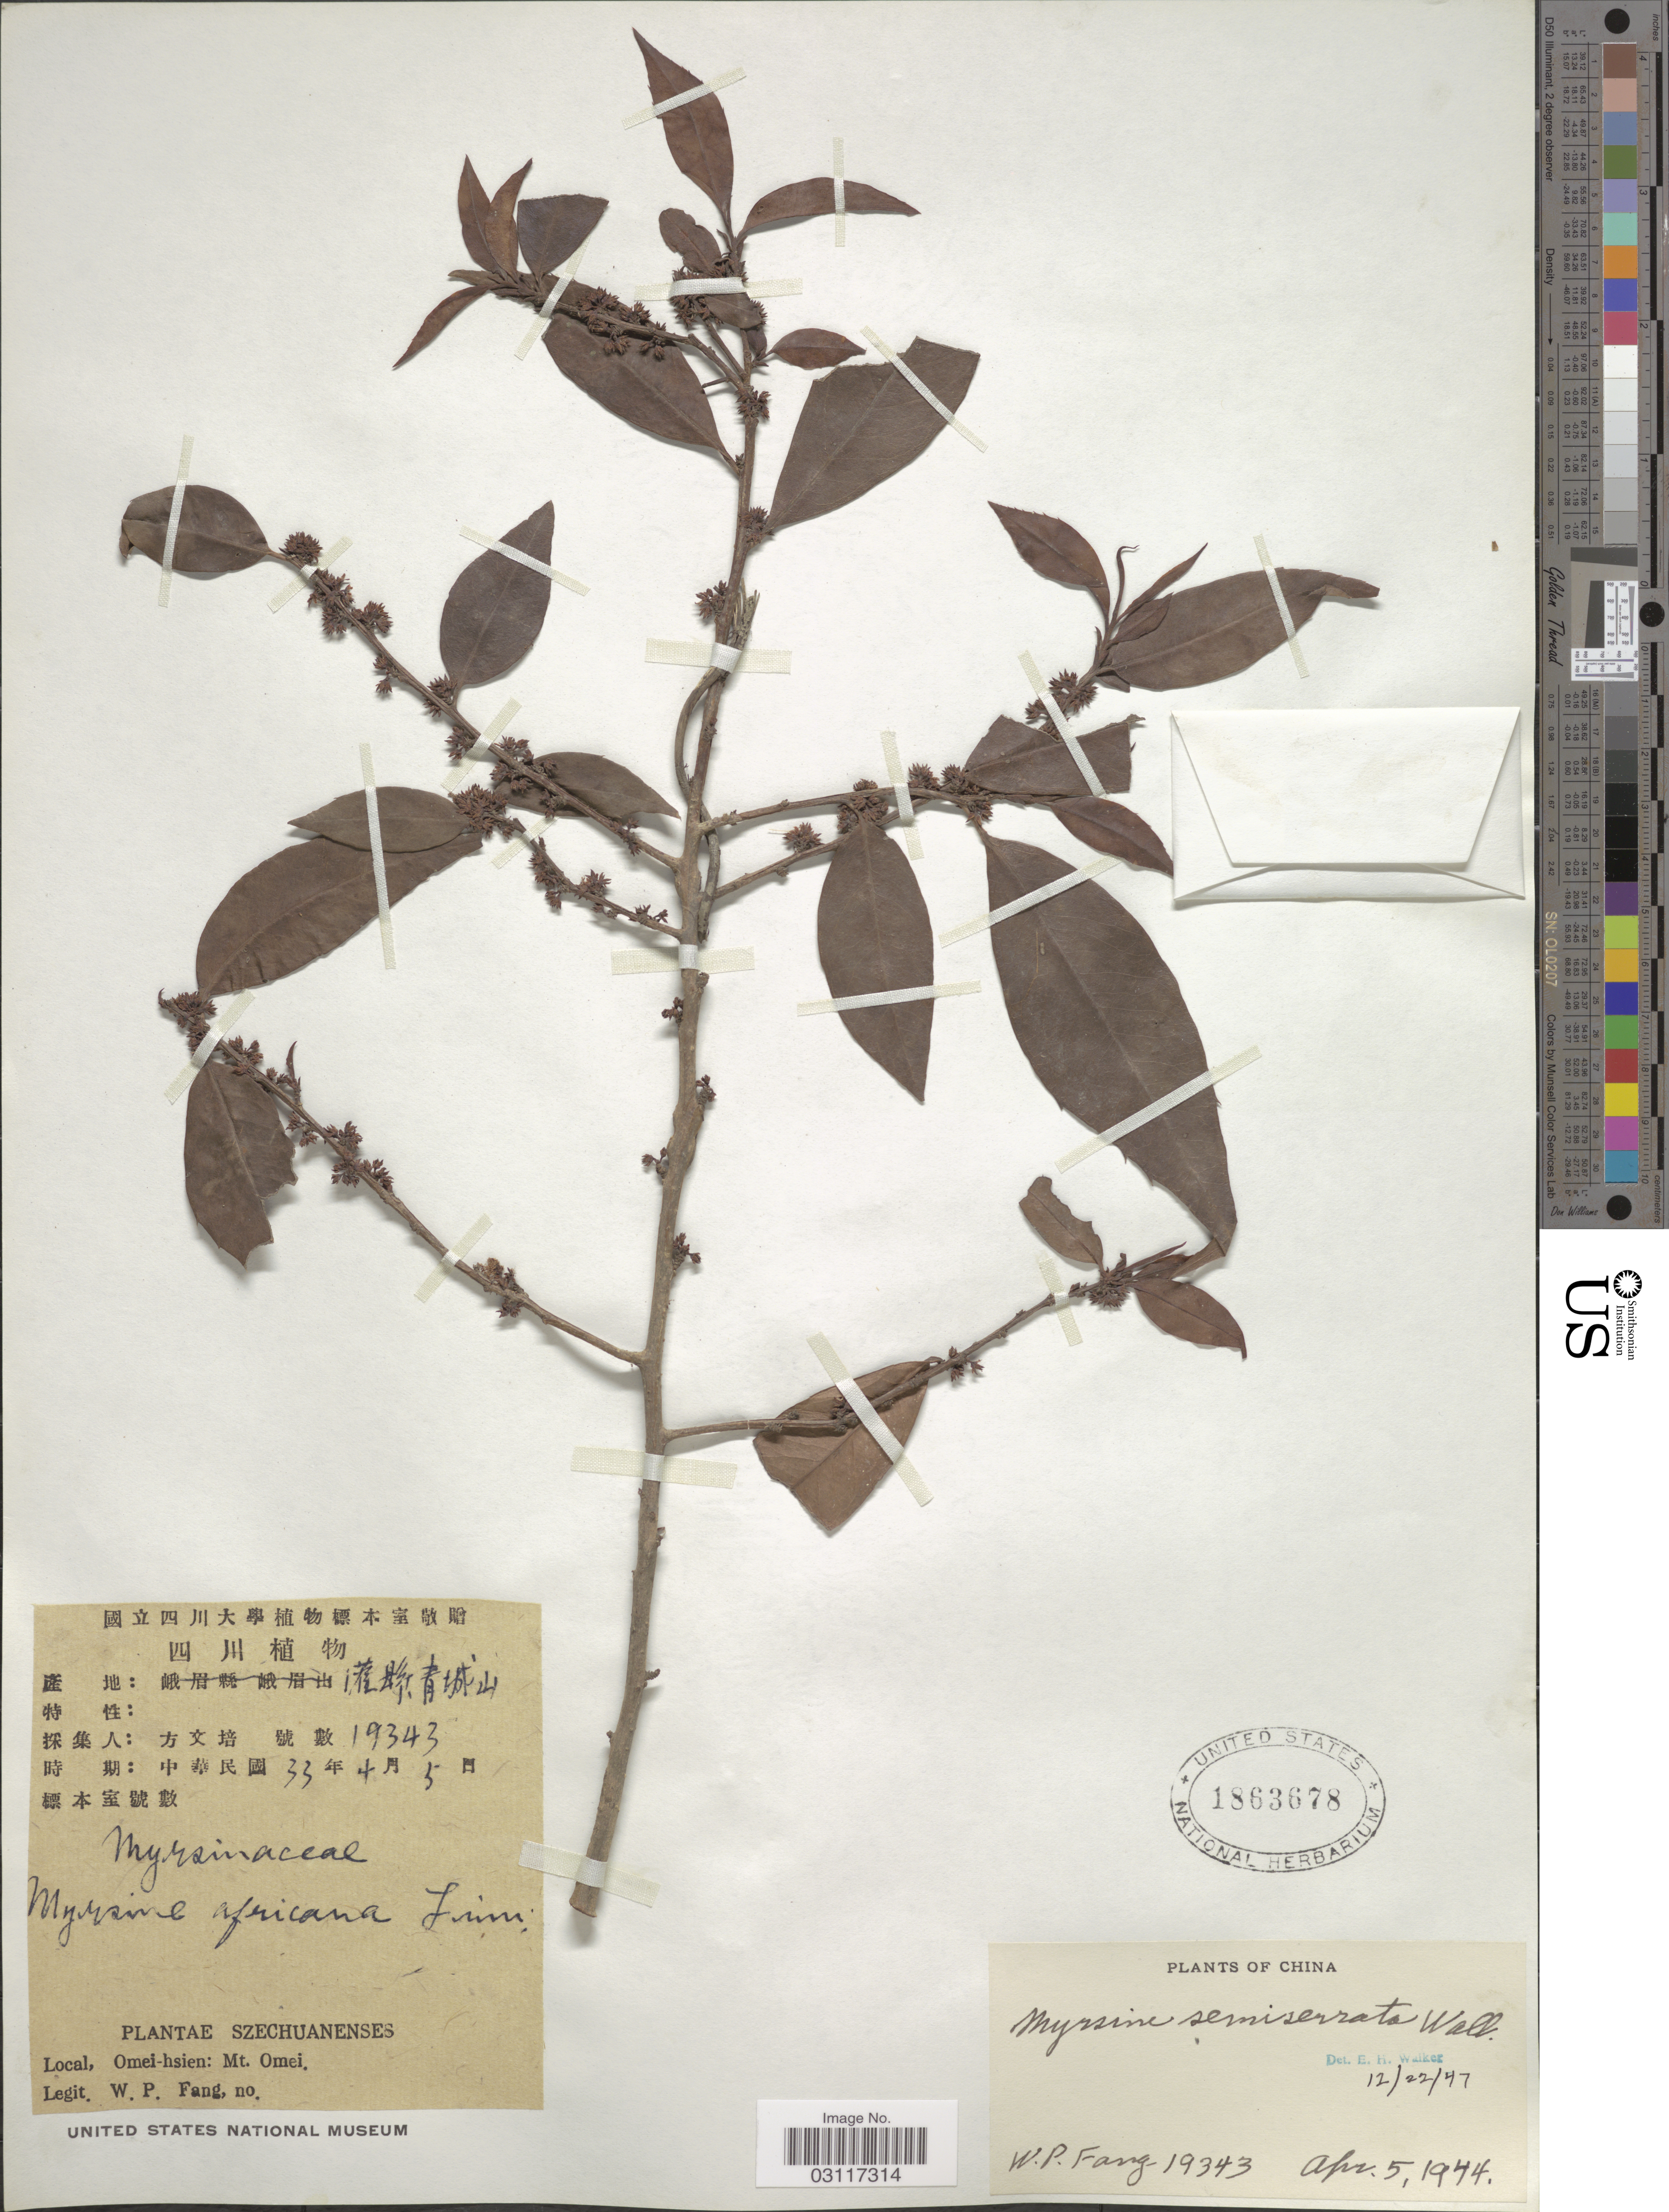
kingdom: Plantae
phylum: Tracheophyta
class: Magnoliopsida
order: Ericales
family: Primulaceae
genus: Myrsine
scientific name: Myrsine semiserrata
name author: Wall.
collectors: W. P. Fang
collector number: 19343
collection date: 1944-04-05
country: China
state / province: Sichuan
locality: Szechuanenses. Omei-hsien: Mt. Omei.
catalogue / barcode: US 1863678